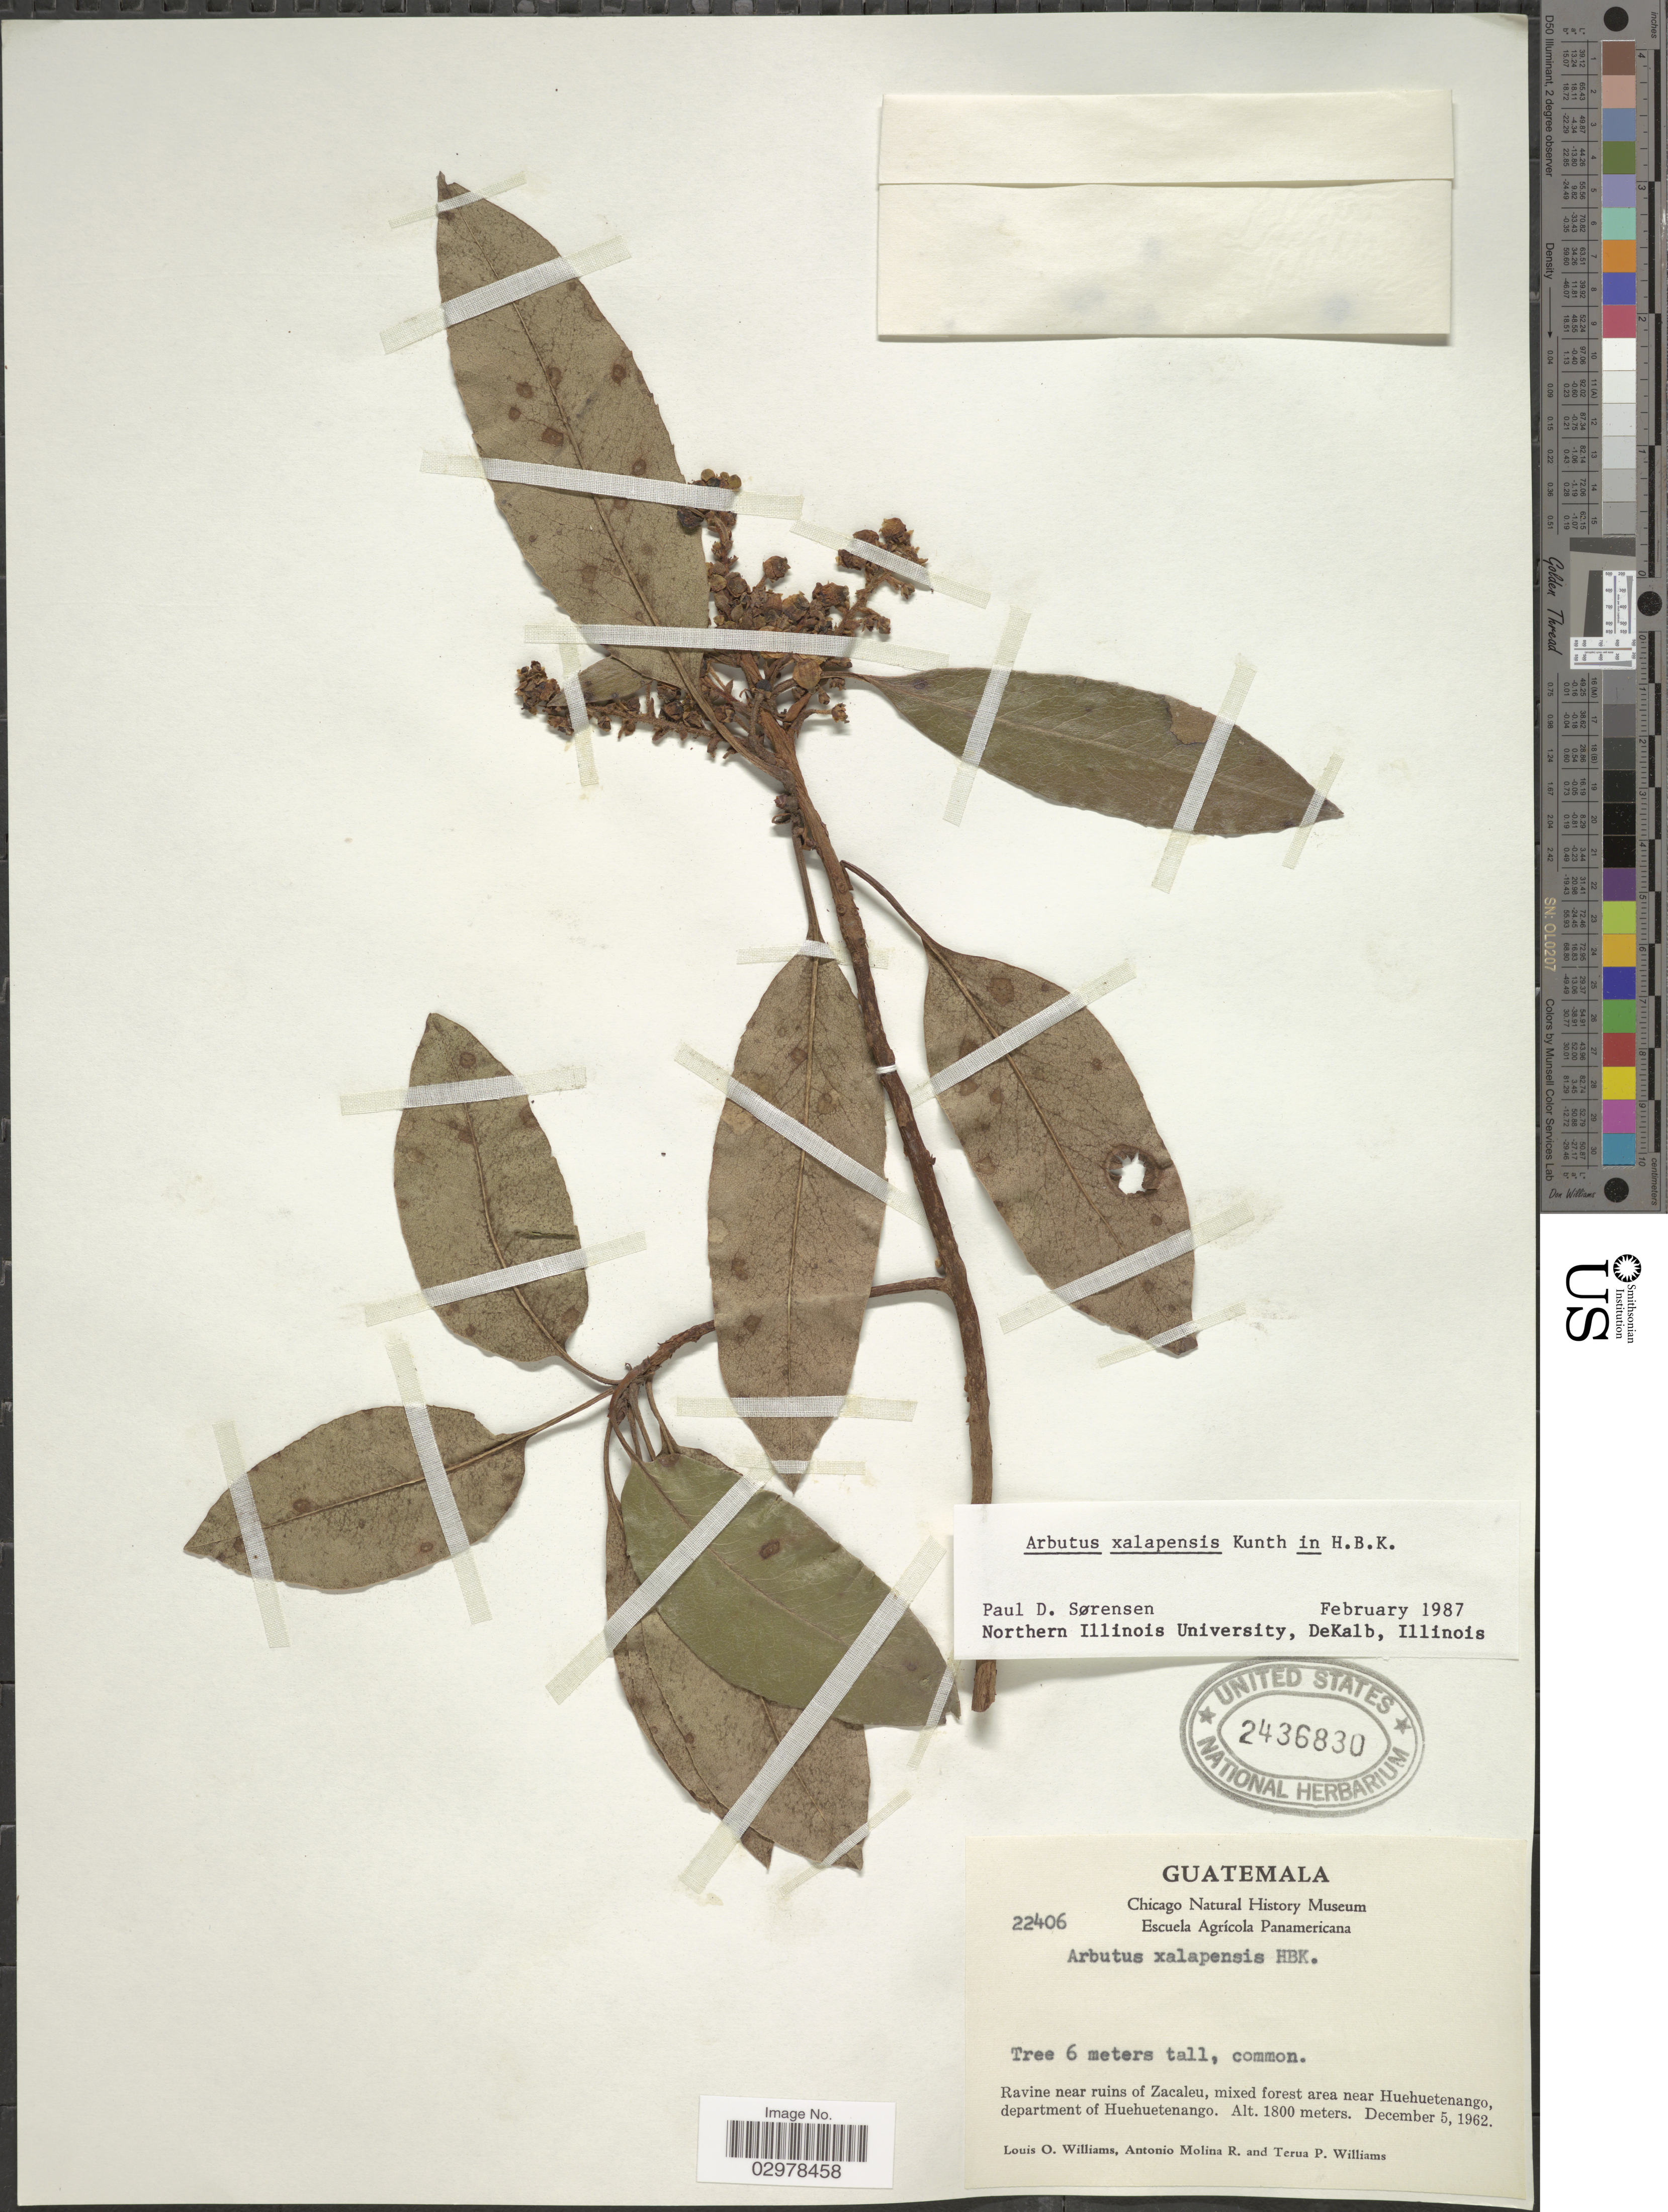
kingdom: Plantae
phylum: Tracheophyta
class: Magnoliopsida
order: Ericales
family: Ericaceae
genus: Arbutus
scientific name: Arbutus xalapensis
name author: Kunth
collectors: L. O. Williams, A. Molina R. & T. Williams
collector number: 22406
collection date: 1962-12-05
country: Guatemala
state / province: Huehuetenango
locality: Ravine near ruins of Zacaleu, mixed forest area near Huehuetenango, department of Huehuetenango.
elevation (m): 1800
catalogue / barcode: US 2436830